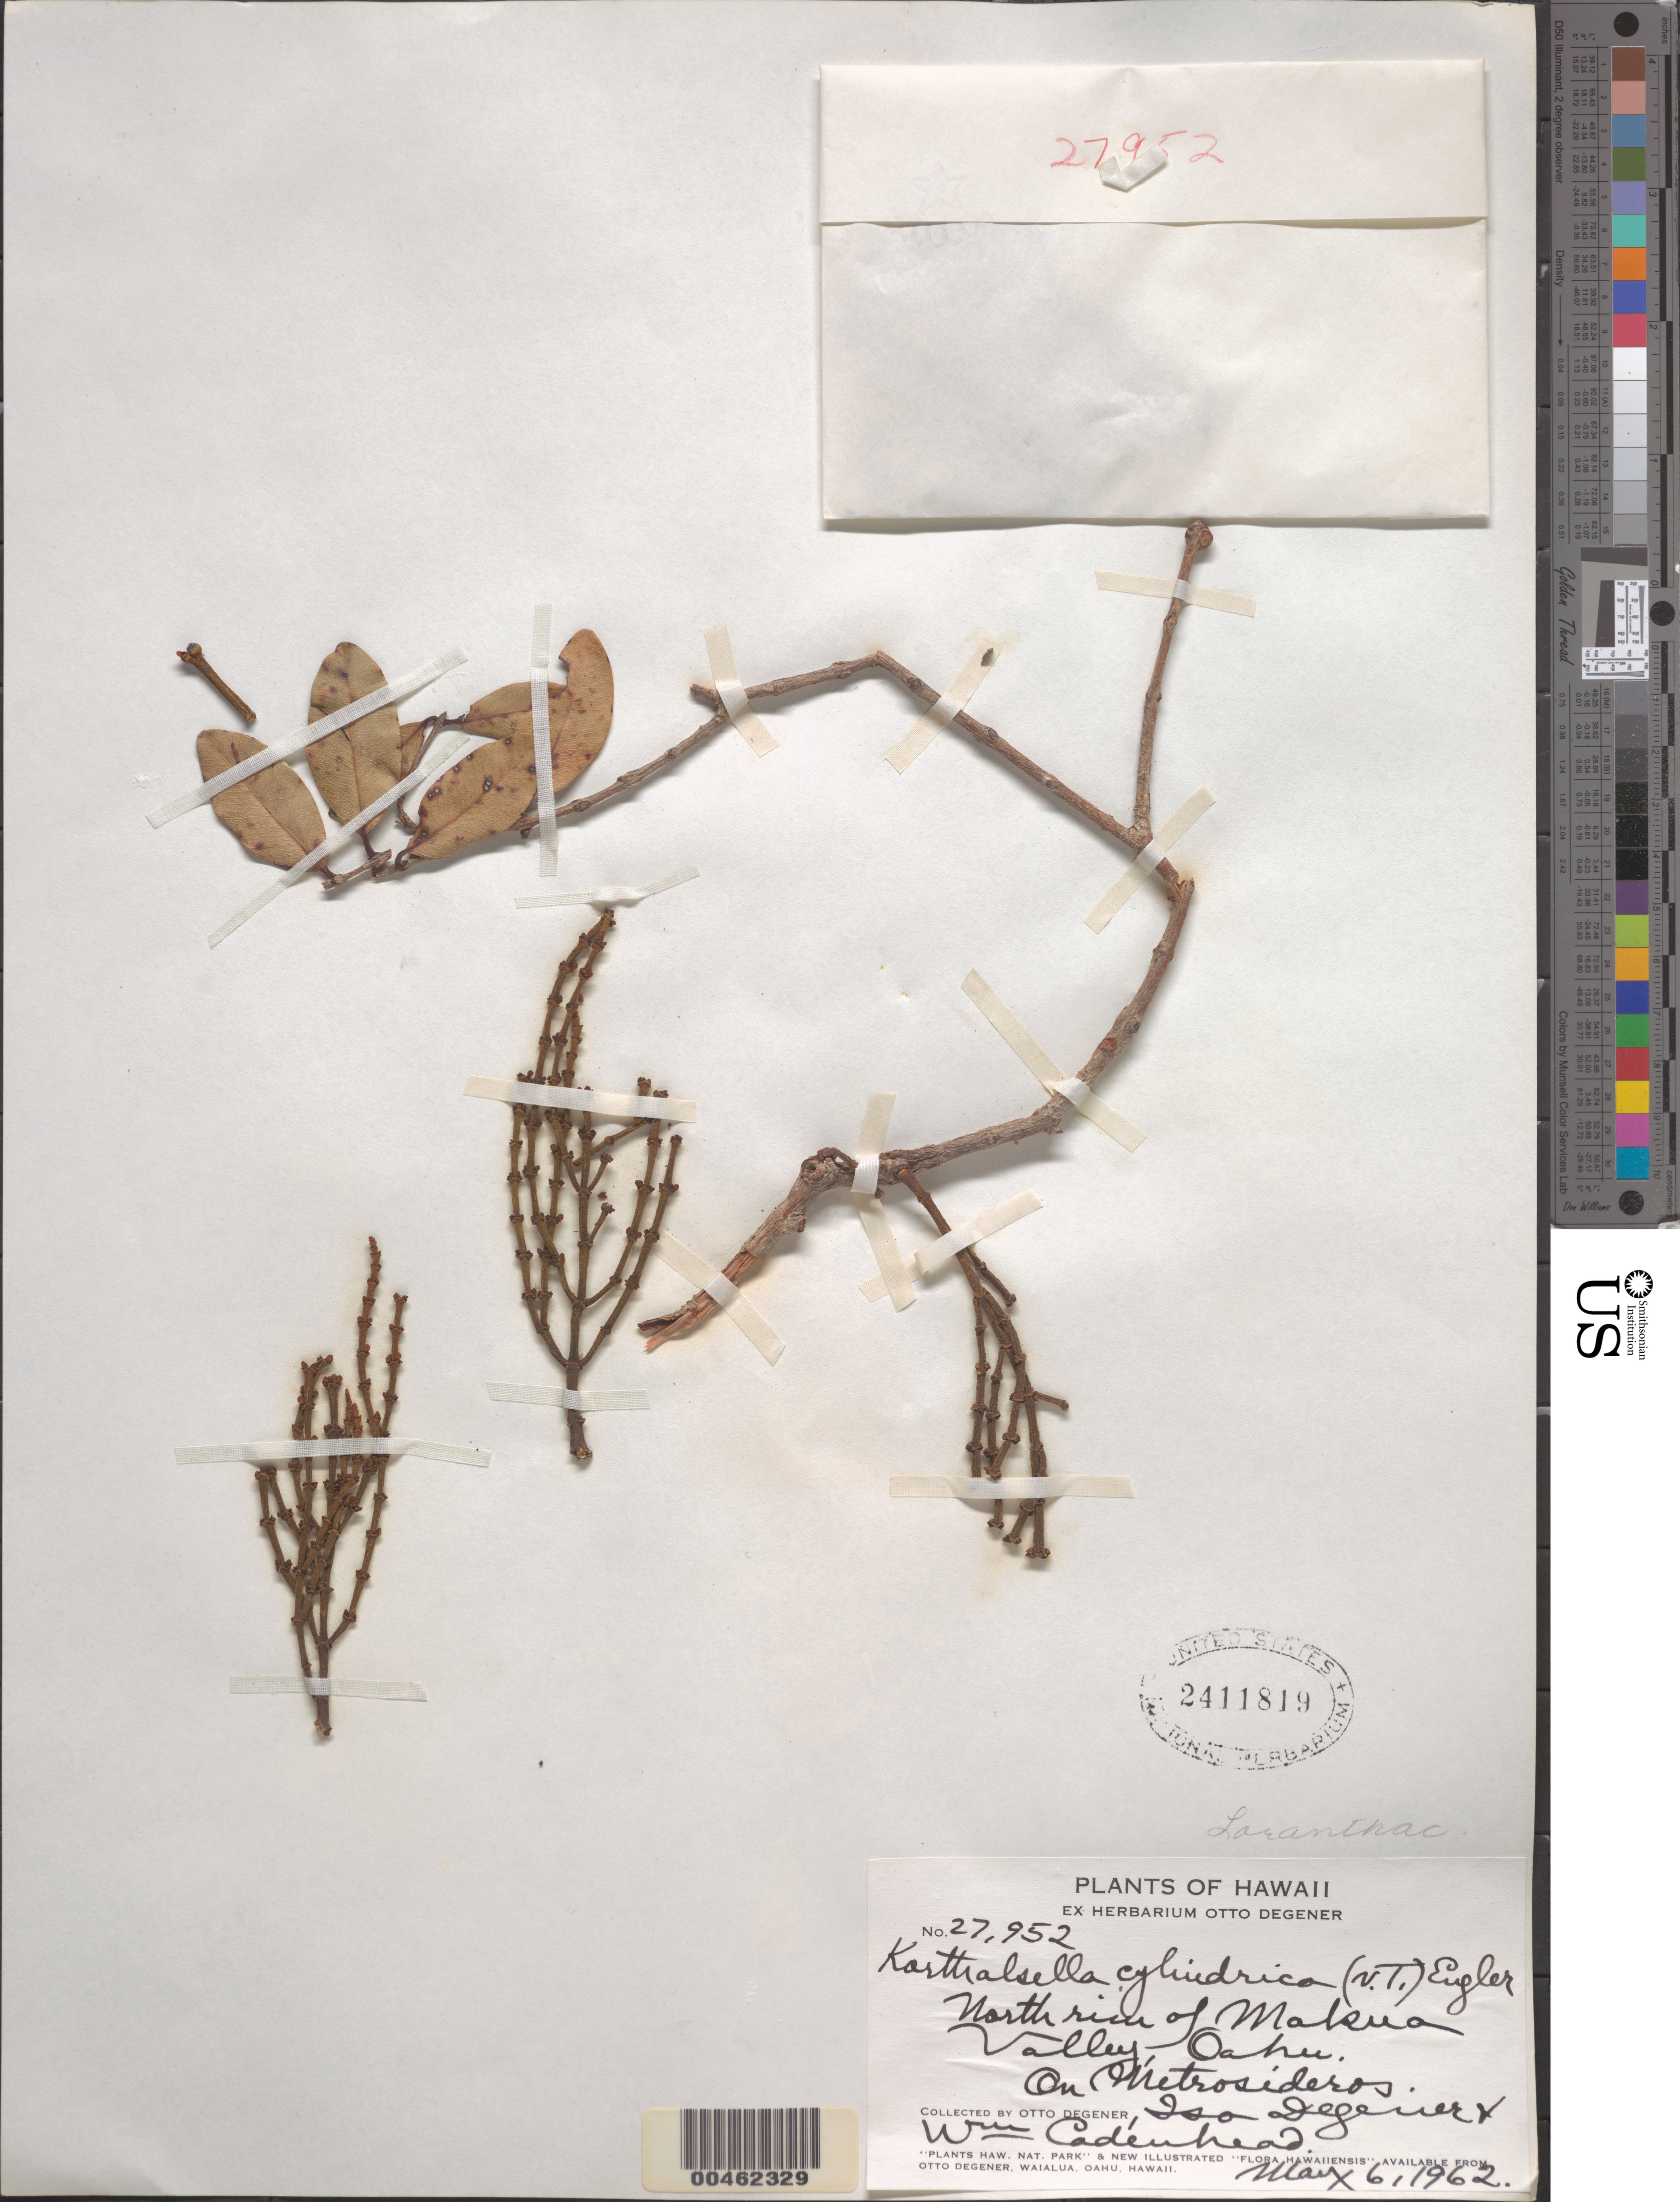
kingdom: Plantae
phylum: Tracheophyta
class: Magnoliopsida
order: Santalales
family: Viscaceae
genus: Korthalsella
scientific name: Korthalsella cylindrica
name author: (Tiegh.) Engl.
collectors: O. Degener, I. Degener & W. Cadenhead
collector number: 27952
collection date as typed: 6 May 1962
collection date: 1962-05-06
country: United States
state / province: Hawaii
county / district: Honolulu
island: Oahu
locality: N rim of Makua Valley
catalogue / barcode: US 2411819